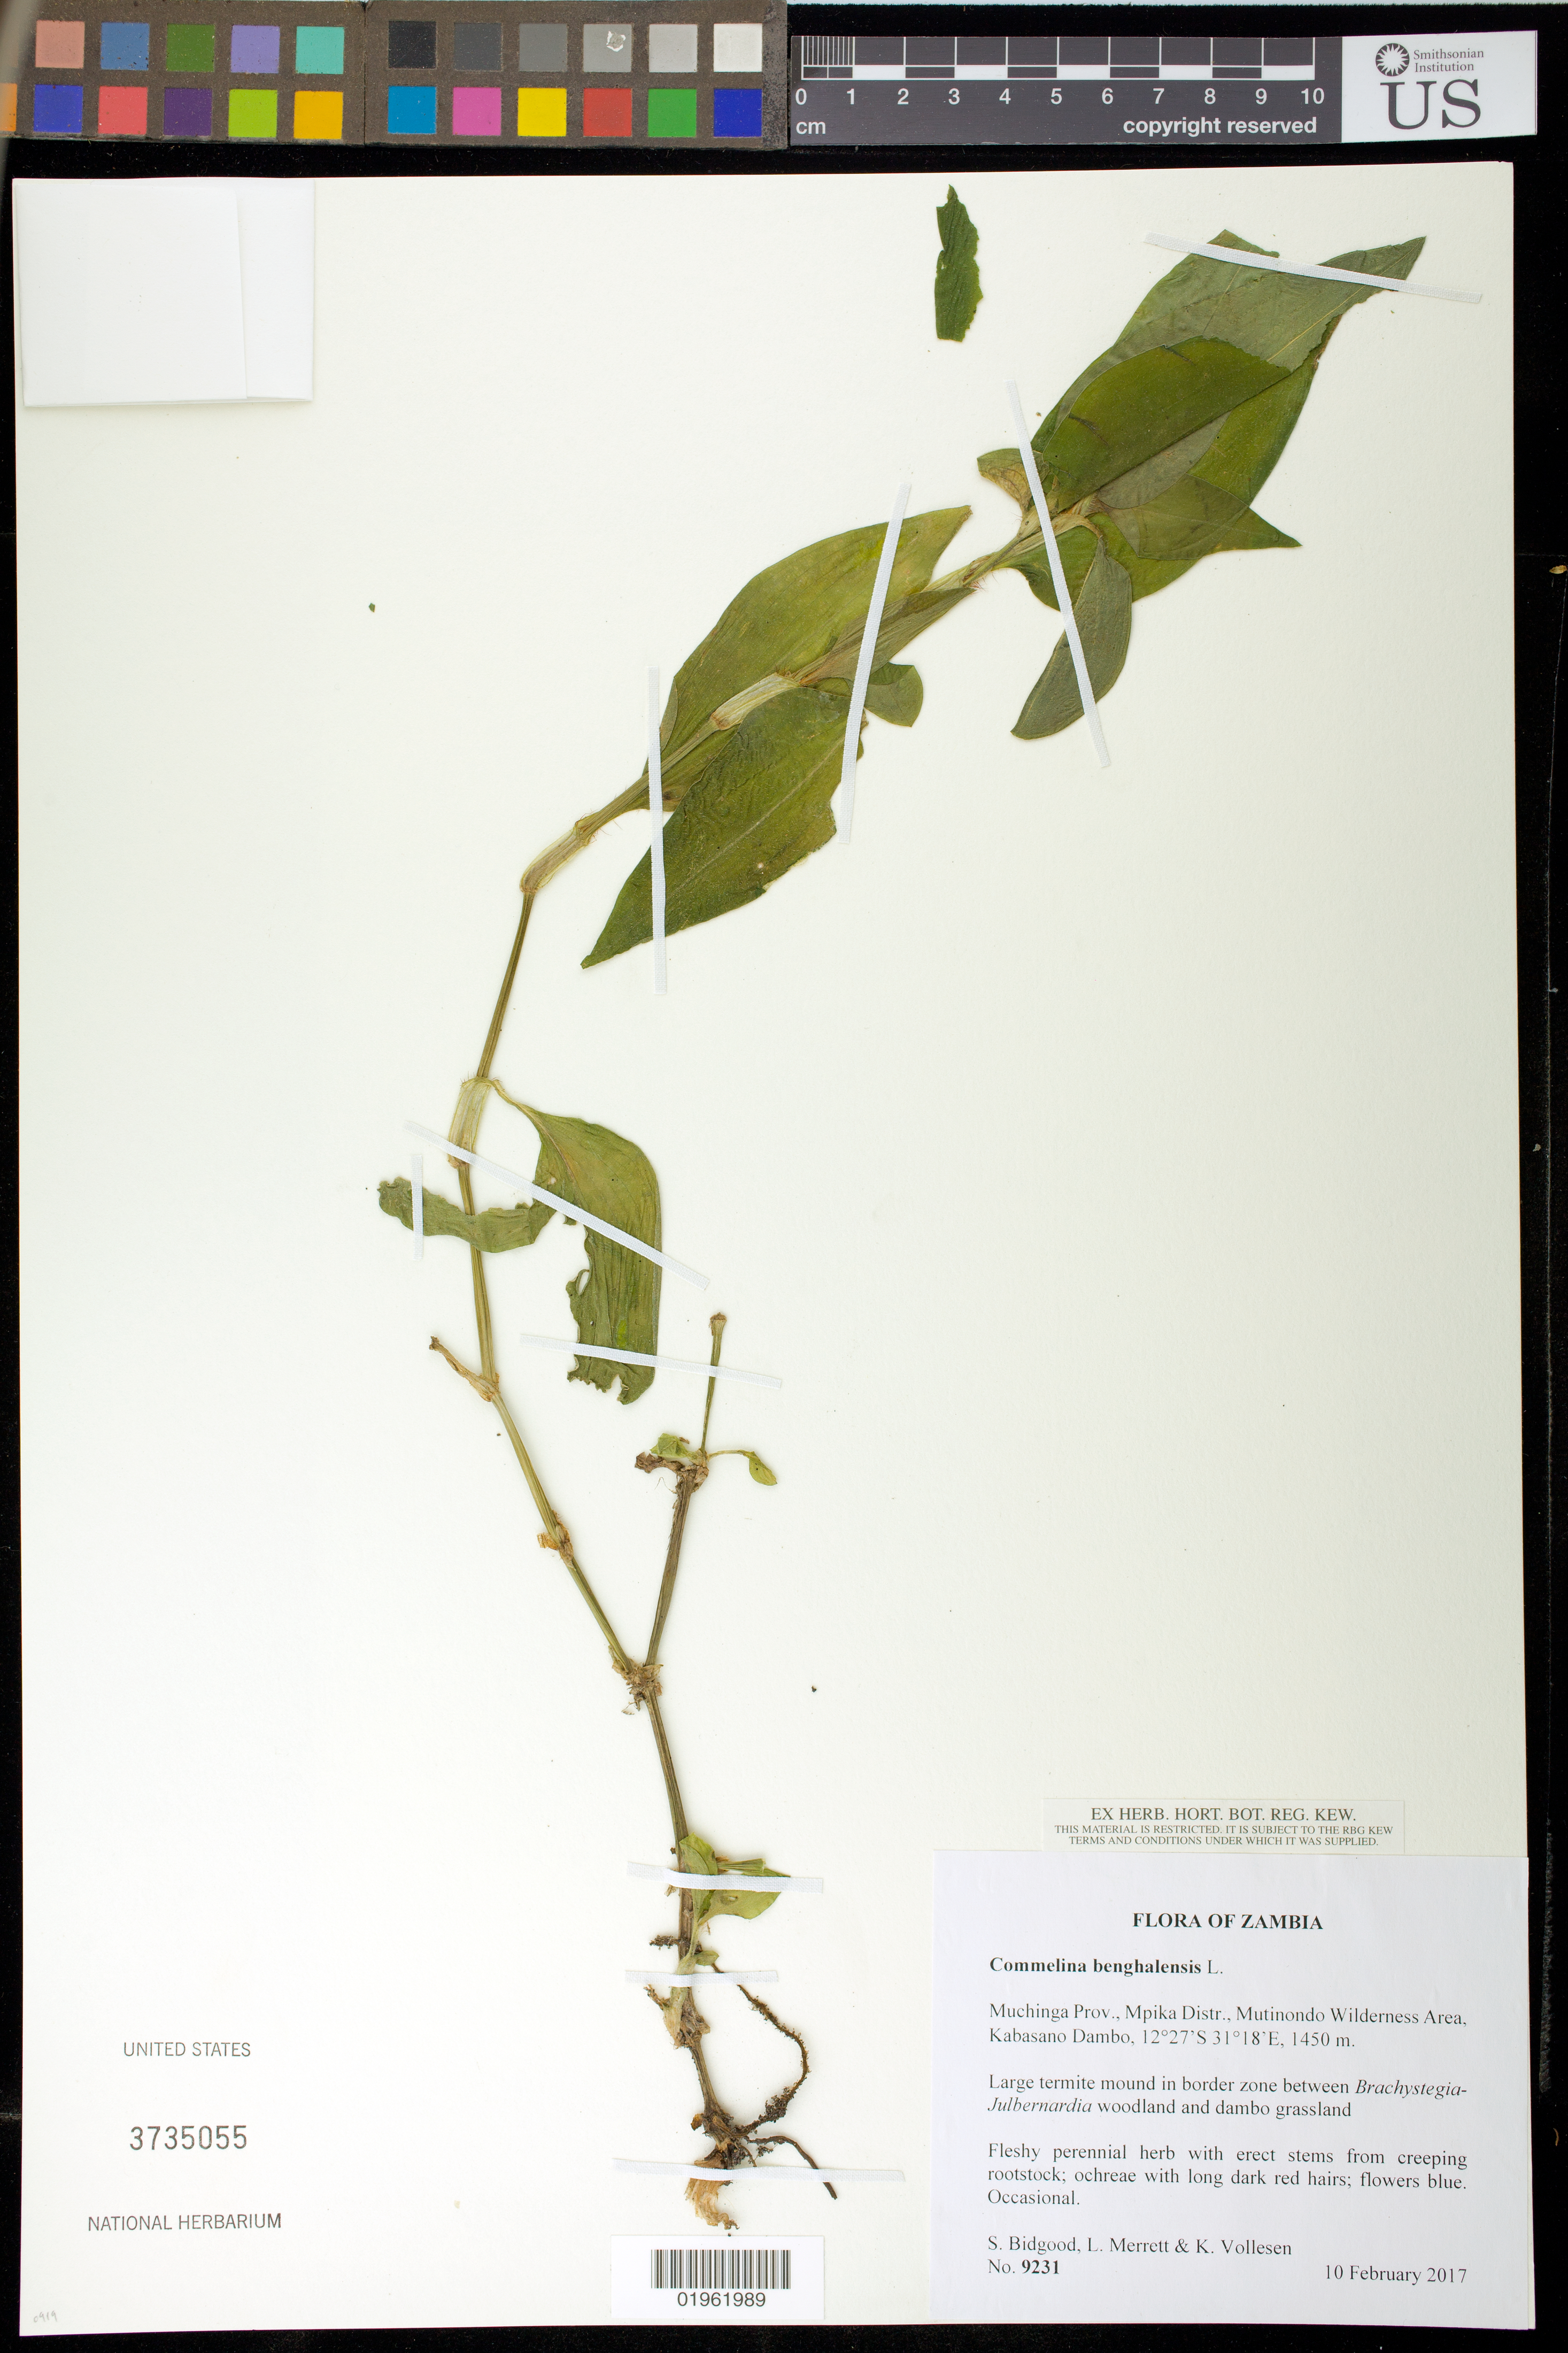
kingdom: Plantae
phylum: Tracheophyta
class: Liliopsida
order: Commelinales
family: Commelinaceae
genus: Commelina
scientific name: Commelina benghalensis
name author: L.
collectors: S. Bidgood et al.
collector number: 9231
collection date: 2017-02-10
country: Zambia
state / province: Muchinga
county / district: Mpika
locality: Mutinondo Wilderness Area, Kabasano Dambo.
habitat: Large termite mound in border zone between Brachystegia-Julbernardia woodland and dambo grassland.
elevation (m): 1450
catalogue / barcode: US 3735055